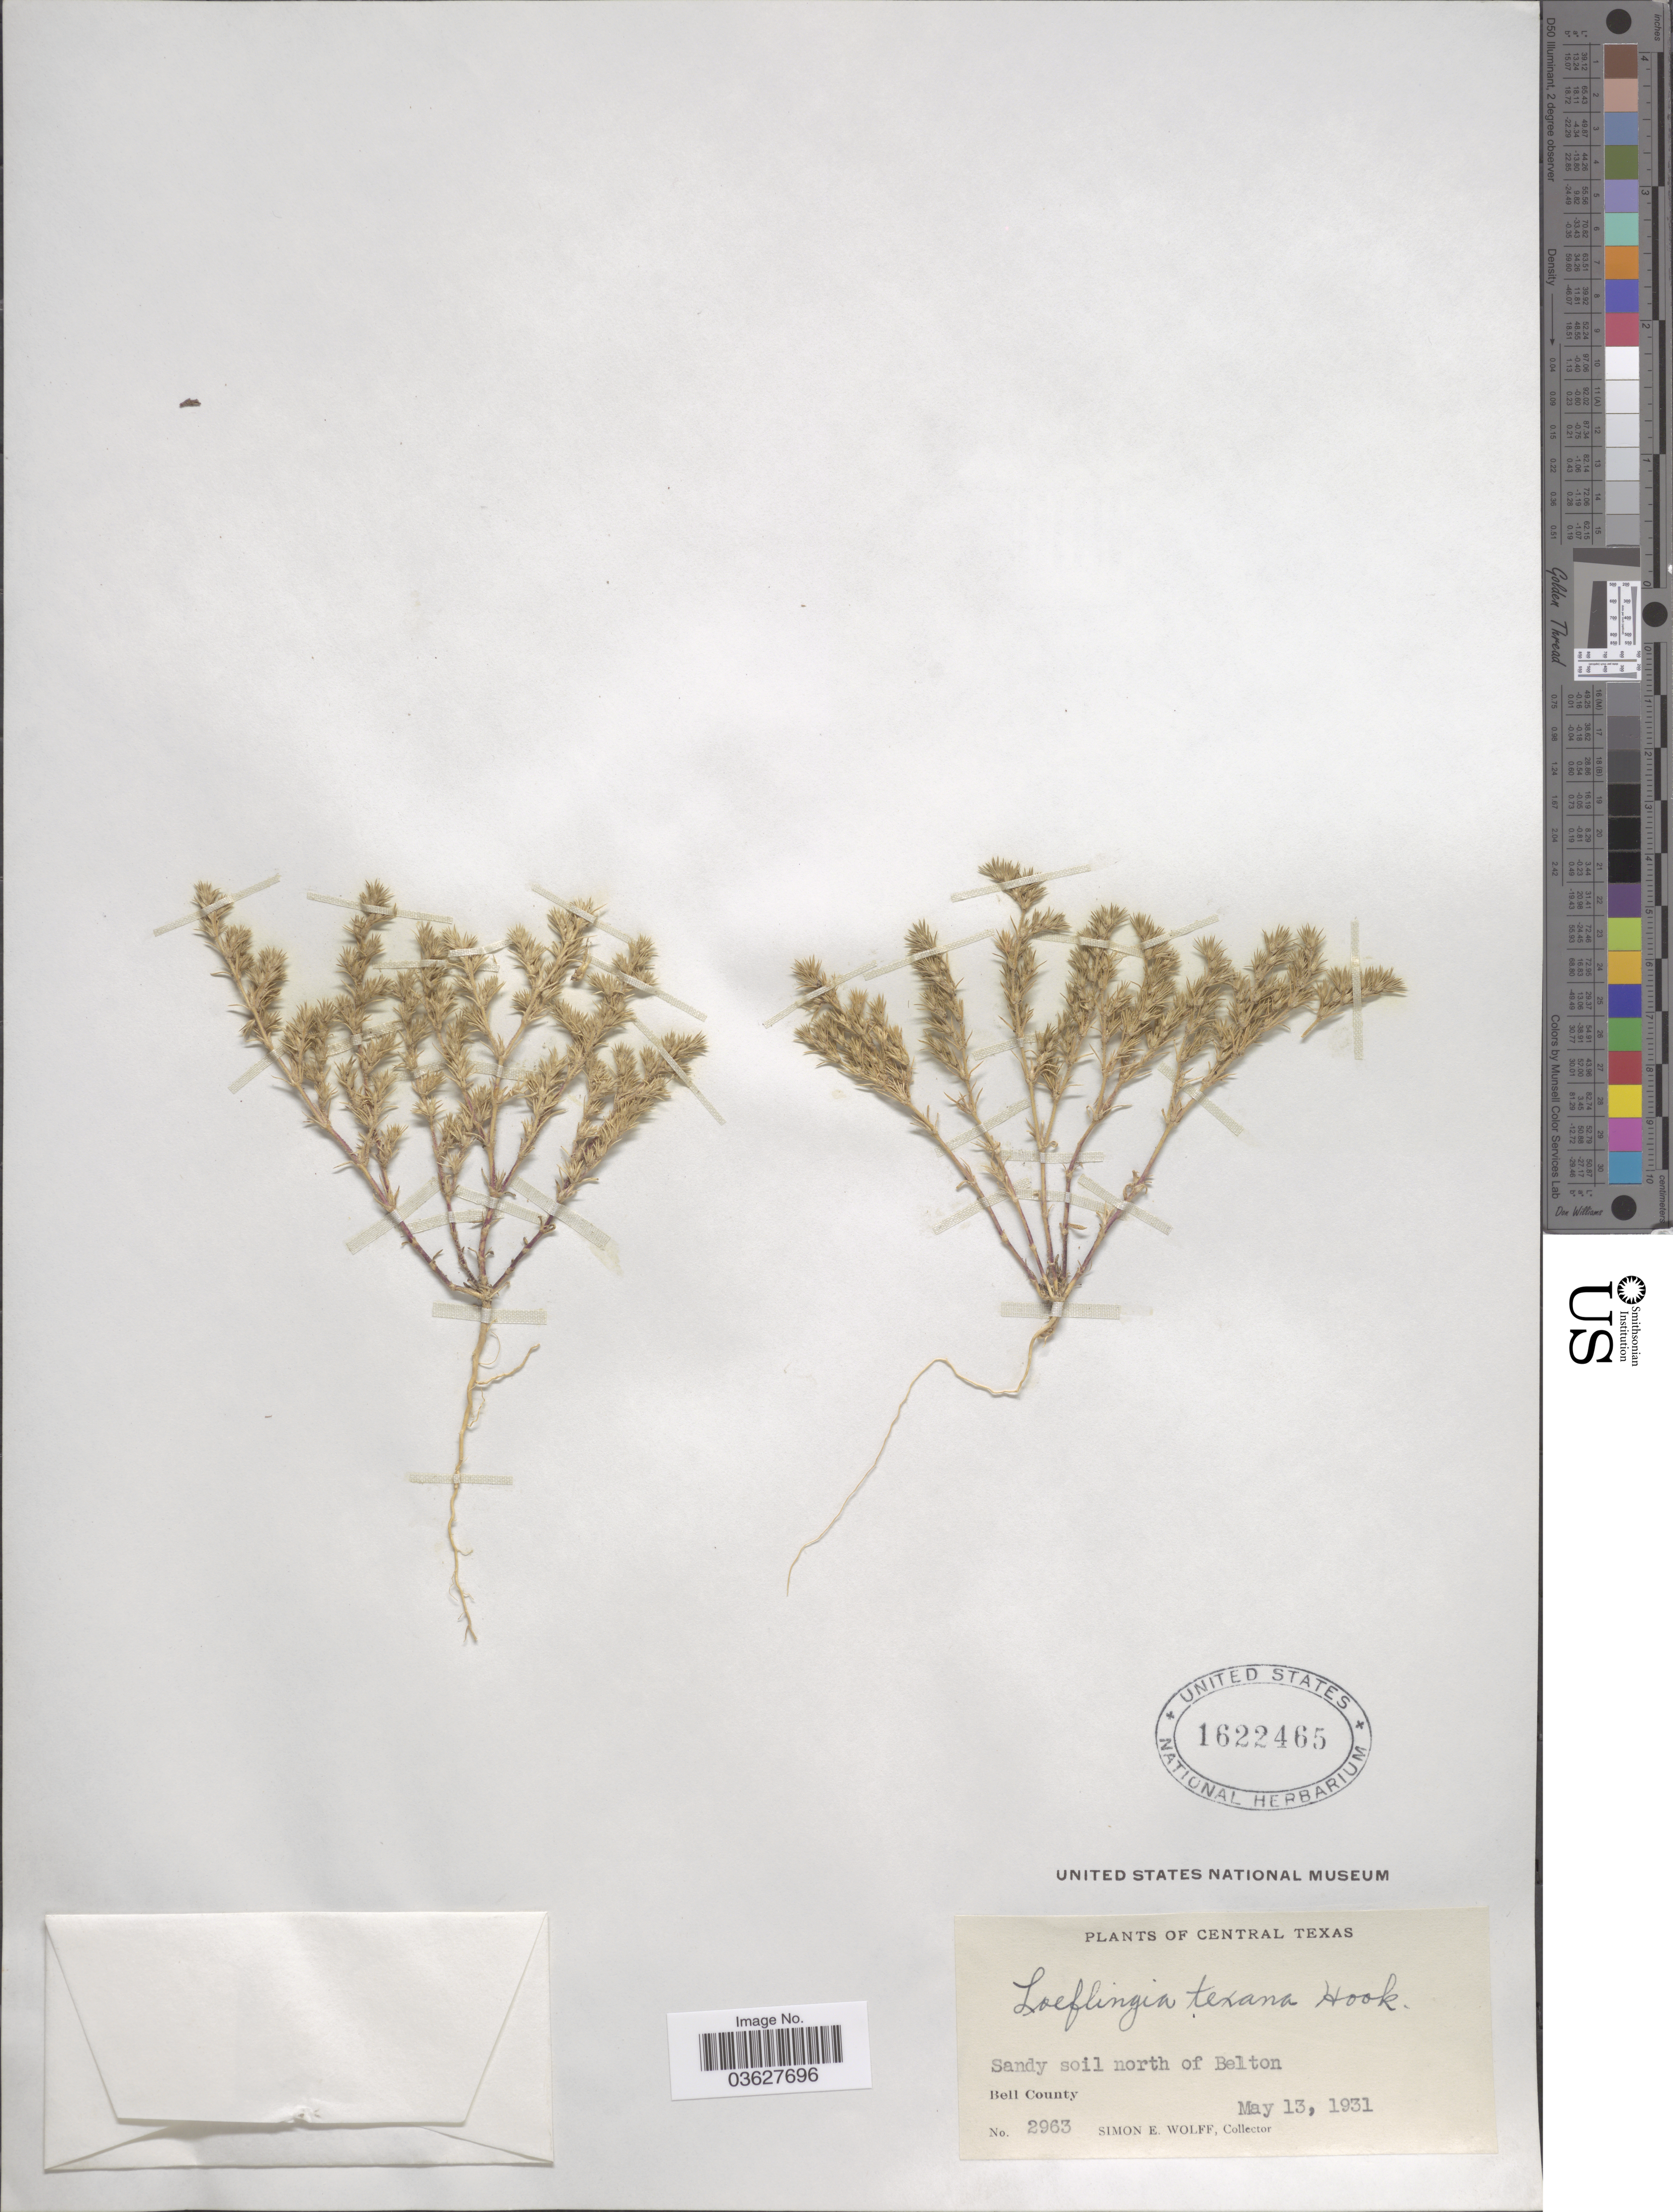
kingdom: Plantae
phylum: Tracheophyta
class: Magnoliopsida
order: Caryophyllales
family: Caryophyllaceae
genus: Loeflingia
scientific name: Loeflingia texana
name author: Hook.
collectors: S. E. Wolff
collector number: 2963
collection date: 1931-05-13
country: United States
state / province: Texas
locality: Central Texas. Sandy soil north of Belton. Bell County.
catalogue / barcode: US 1622465